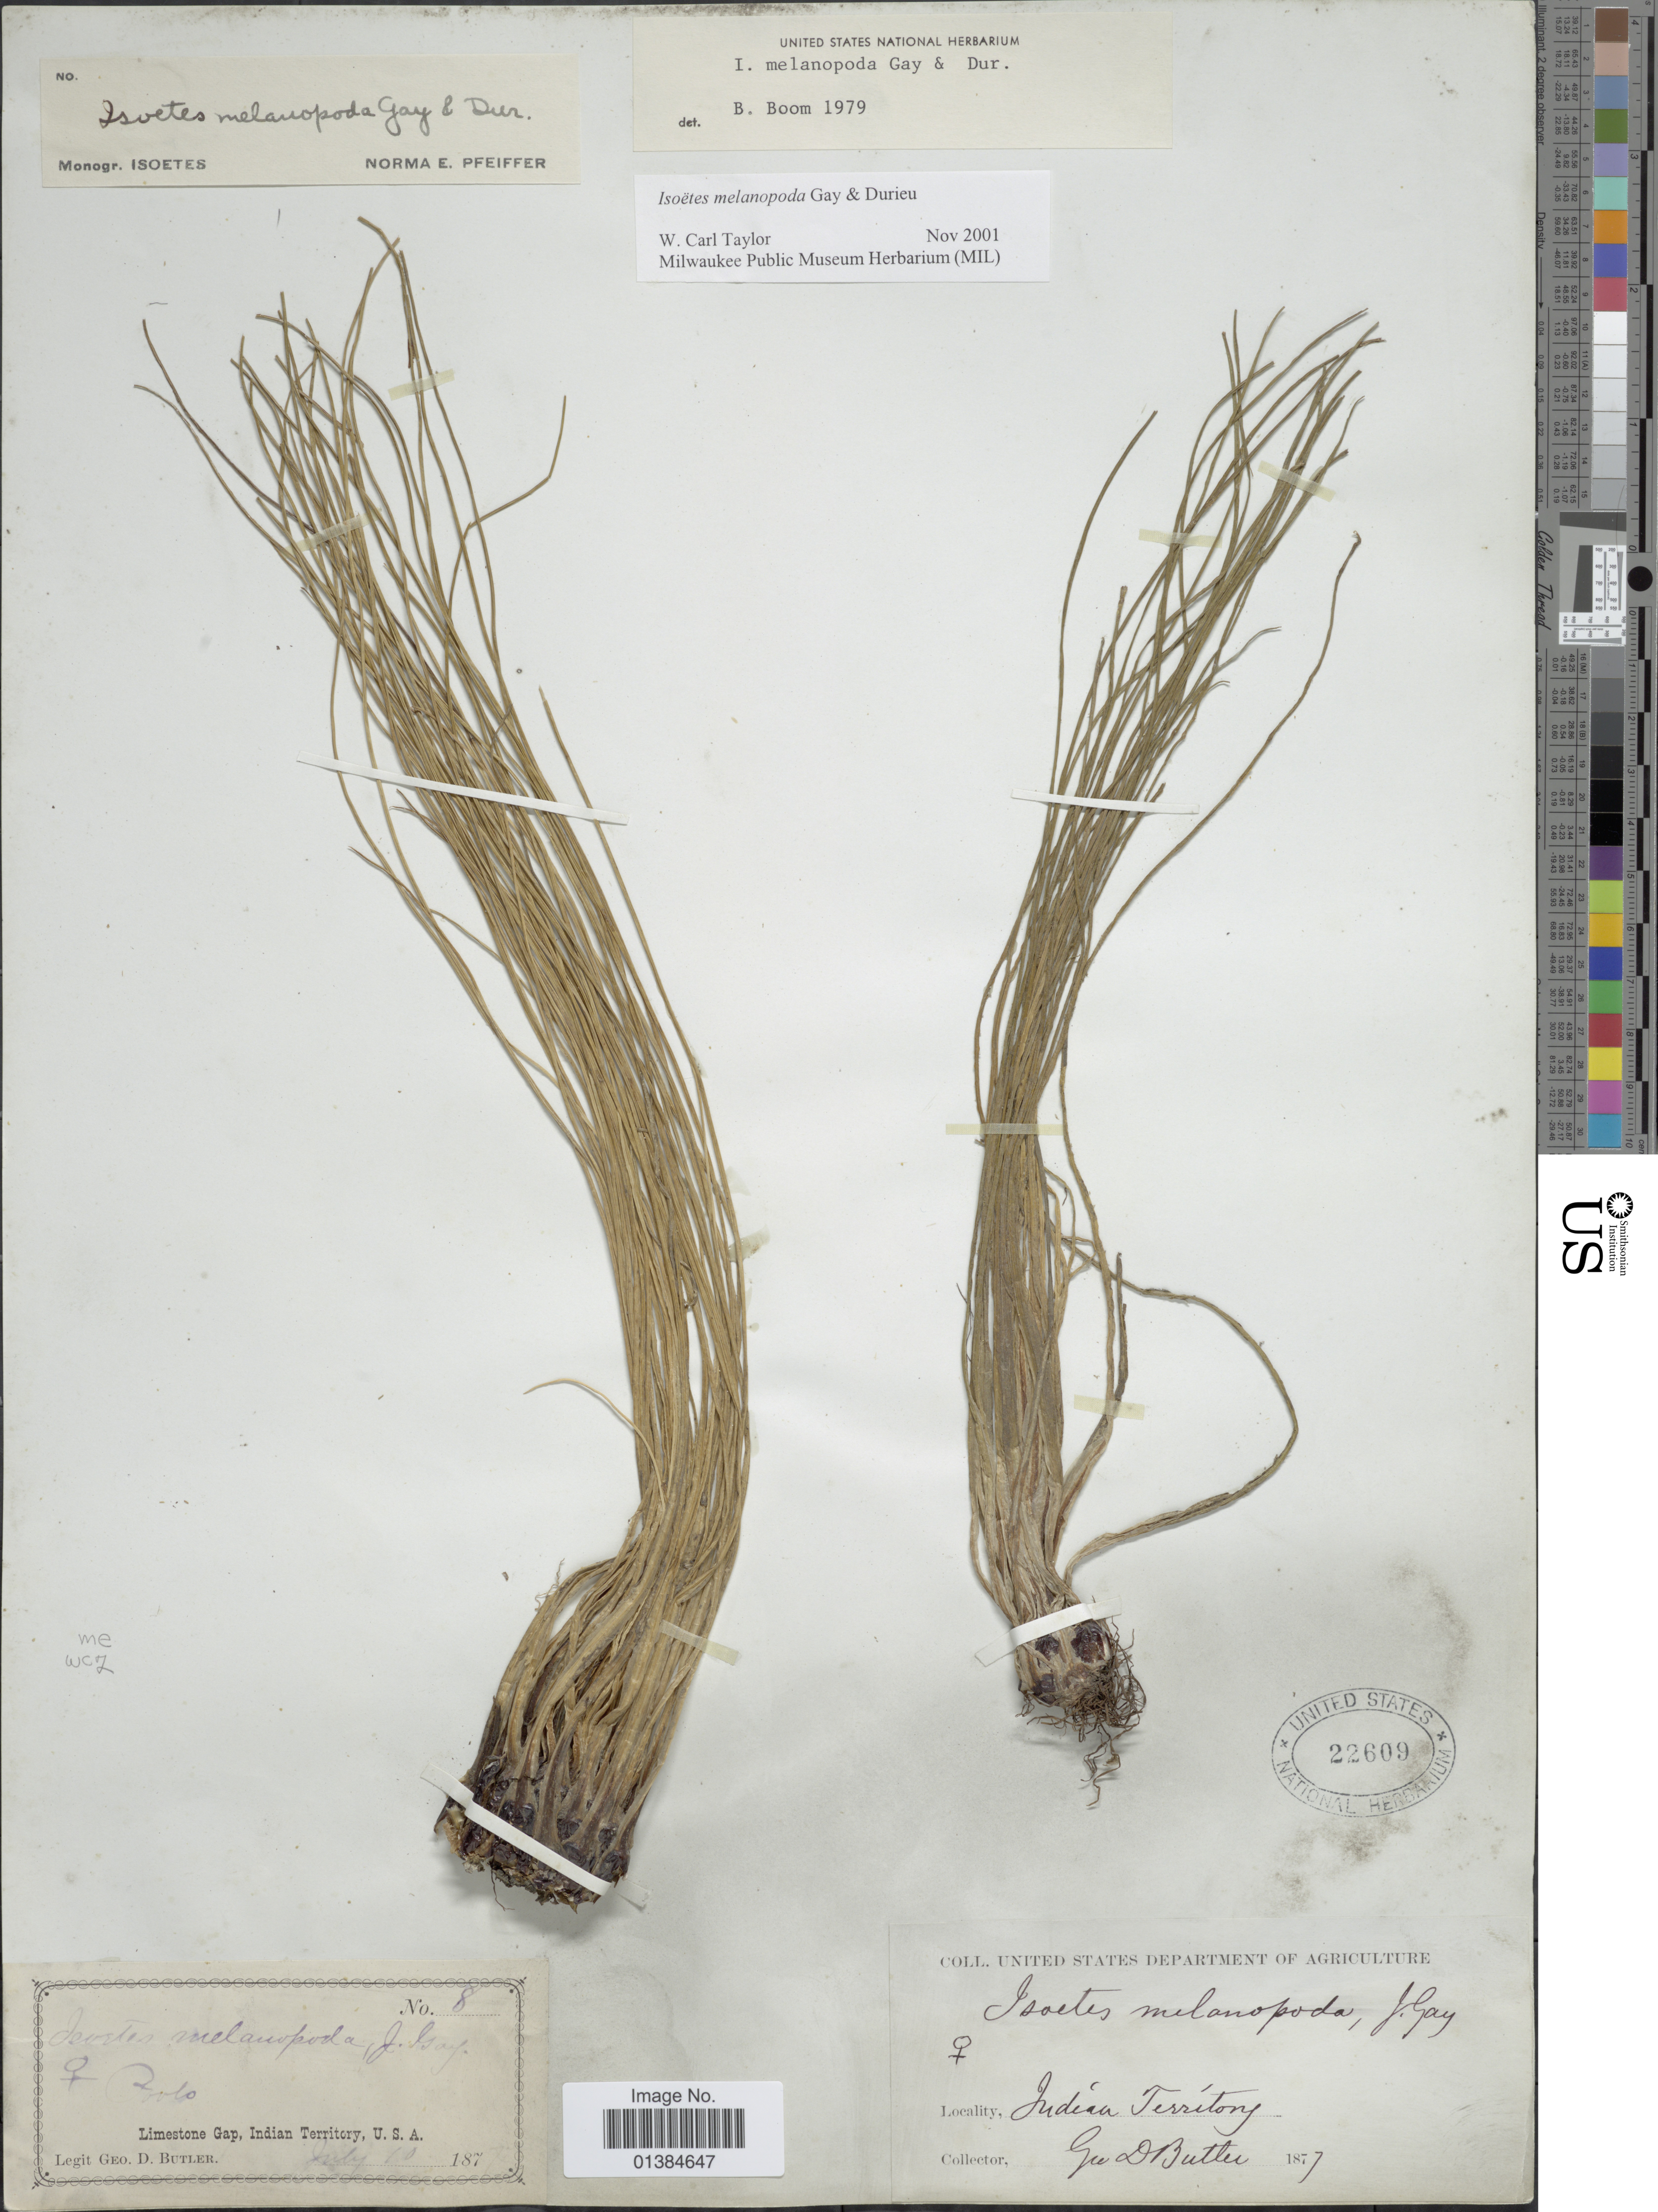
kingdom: Plantae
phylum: Tracheophyta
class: Lycopodiopsida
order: Isoetales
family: Isoetaceae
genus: Isoetes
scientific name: Isoetes melanopoda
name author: J. Gay & Durieu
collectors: G. D. Butler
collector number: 8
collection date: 1877-07-10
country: United States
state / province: Oklahoma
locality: Limestone Gap, Indian Territory.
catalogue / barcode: US 22609